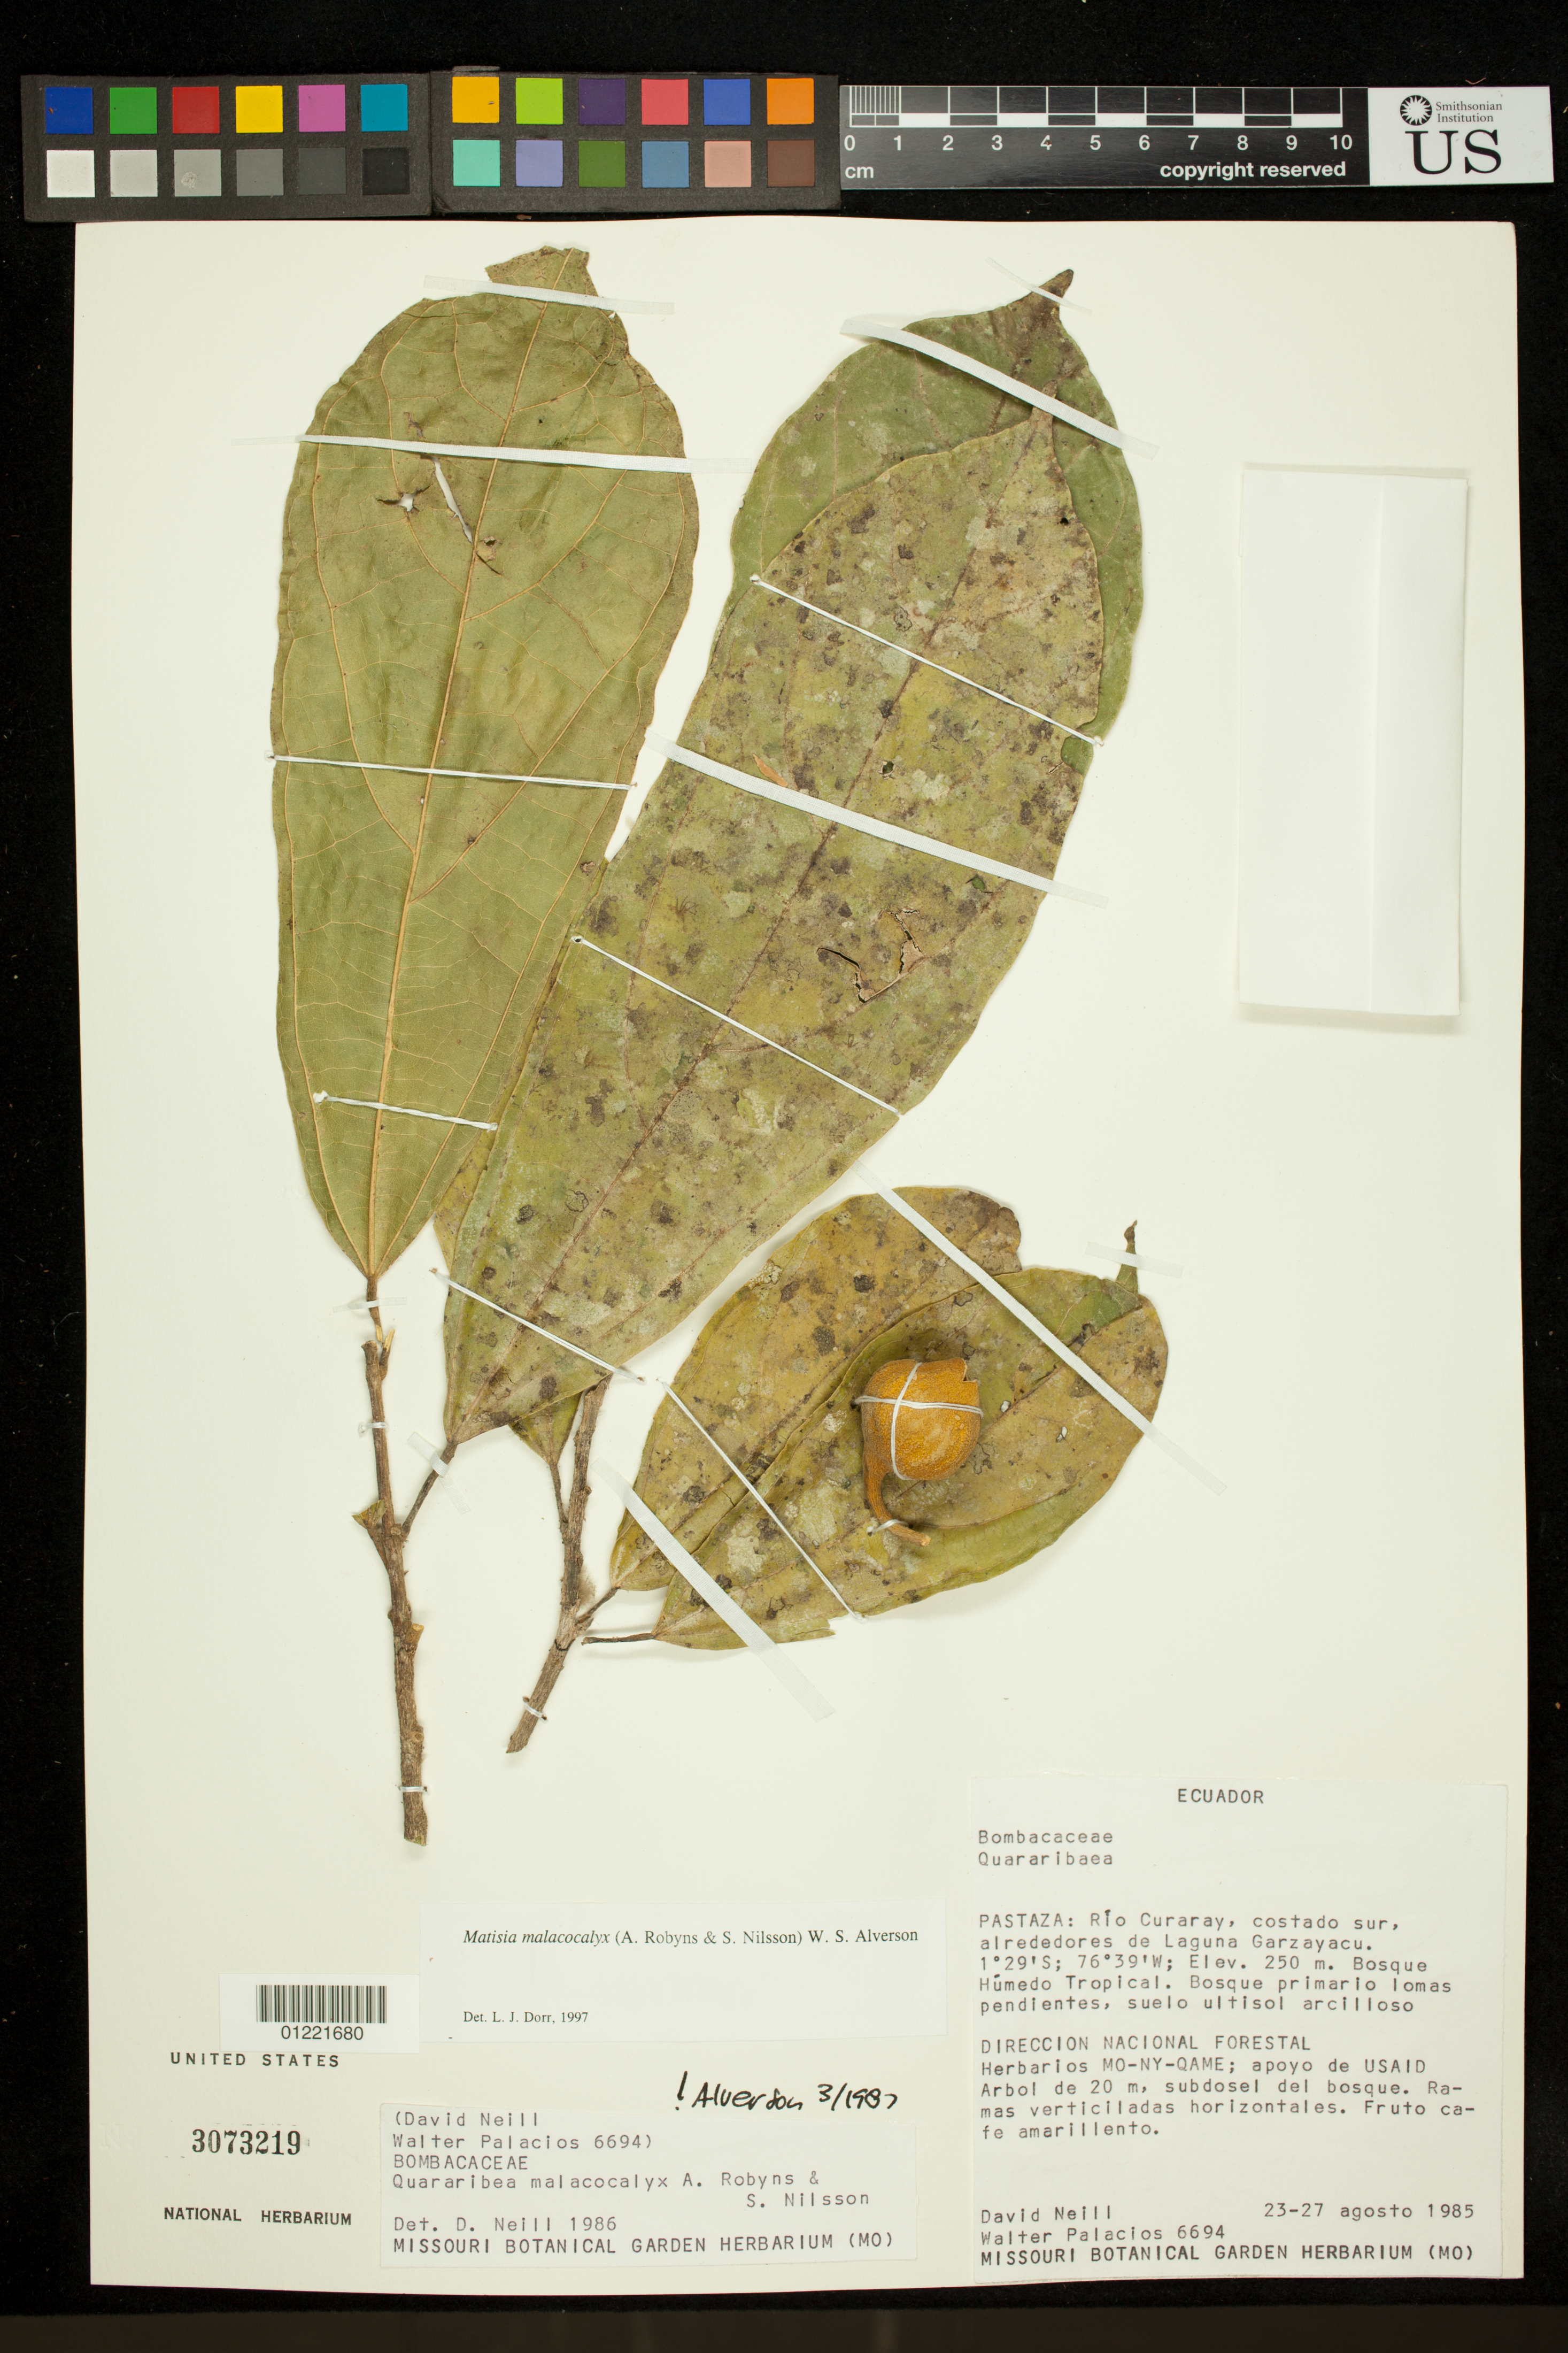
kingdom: Plantae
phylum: Tracheophyta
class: Magnoliopsida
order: Malvales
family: Malvaceae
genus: Matisia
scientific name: Matisia malacocalyx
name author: (A. Robyns & S. Nilsson) W.S. Alverson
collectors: D. A. Neill & W. Palacios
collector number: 6694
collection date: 1985-08-23/1985-08-27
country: Ecuador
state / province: Pastaza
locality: Rio Curaray, costado sur, alrededores de Laguna Garzayacu. Bosque Humedo Tropical. Bosque primario lomas pendientes.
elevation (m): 250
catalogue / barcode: US 3073219